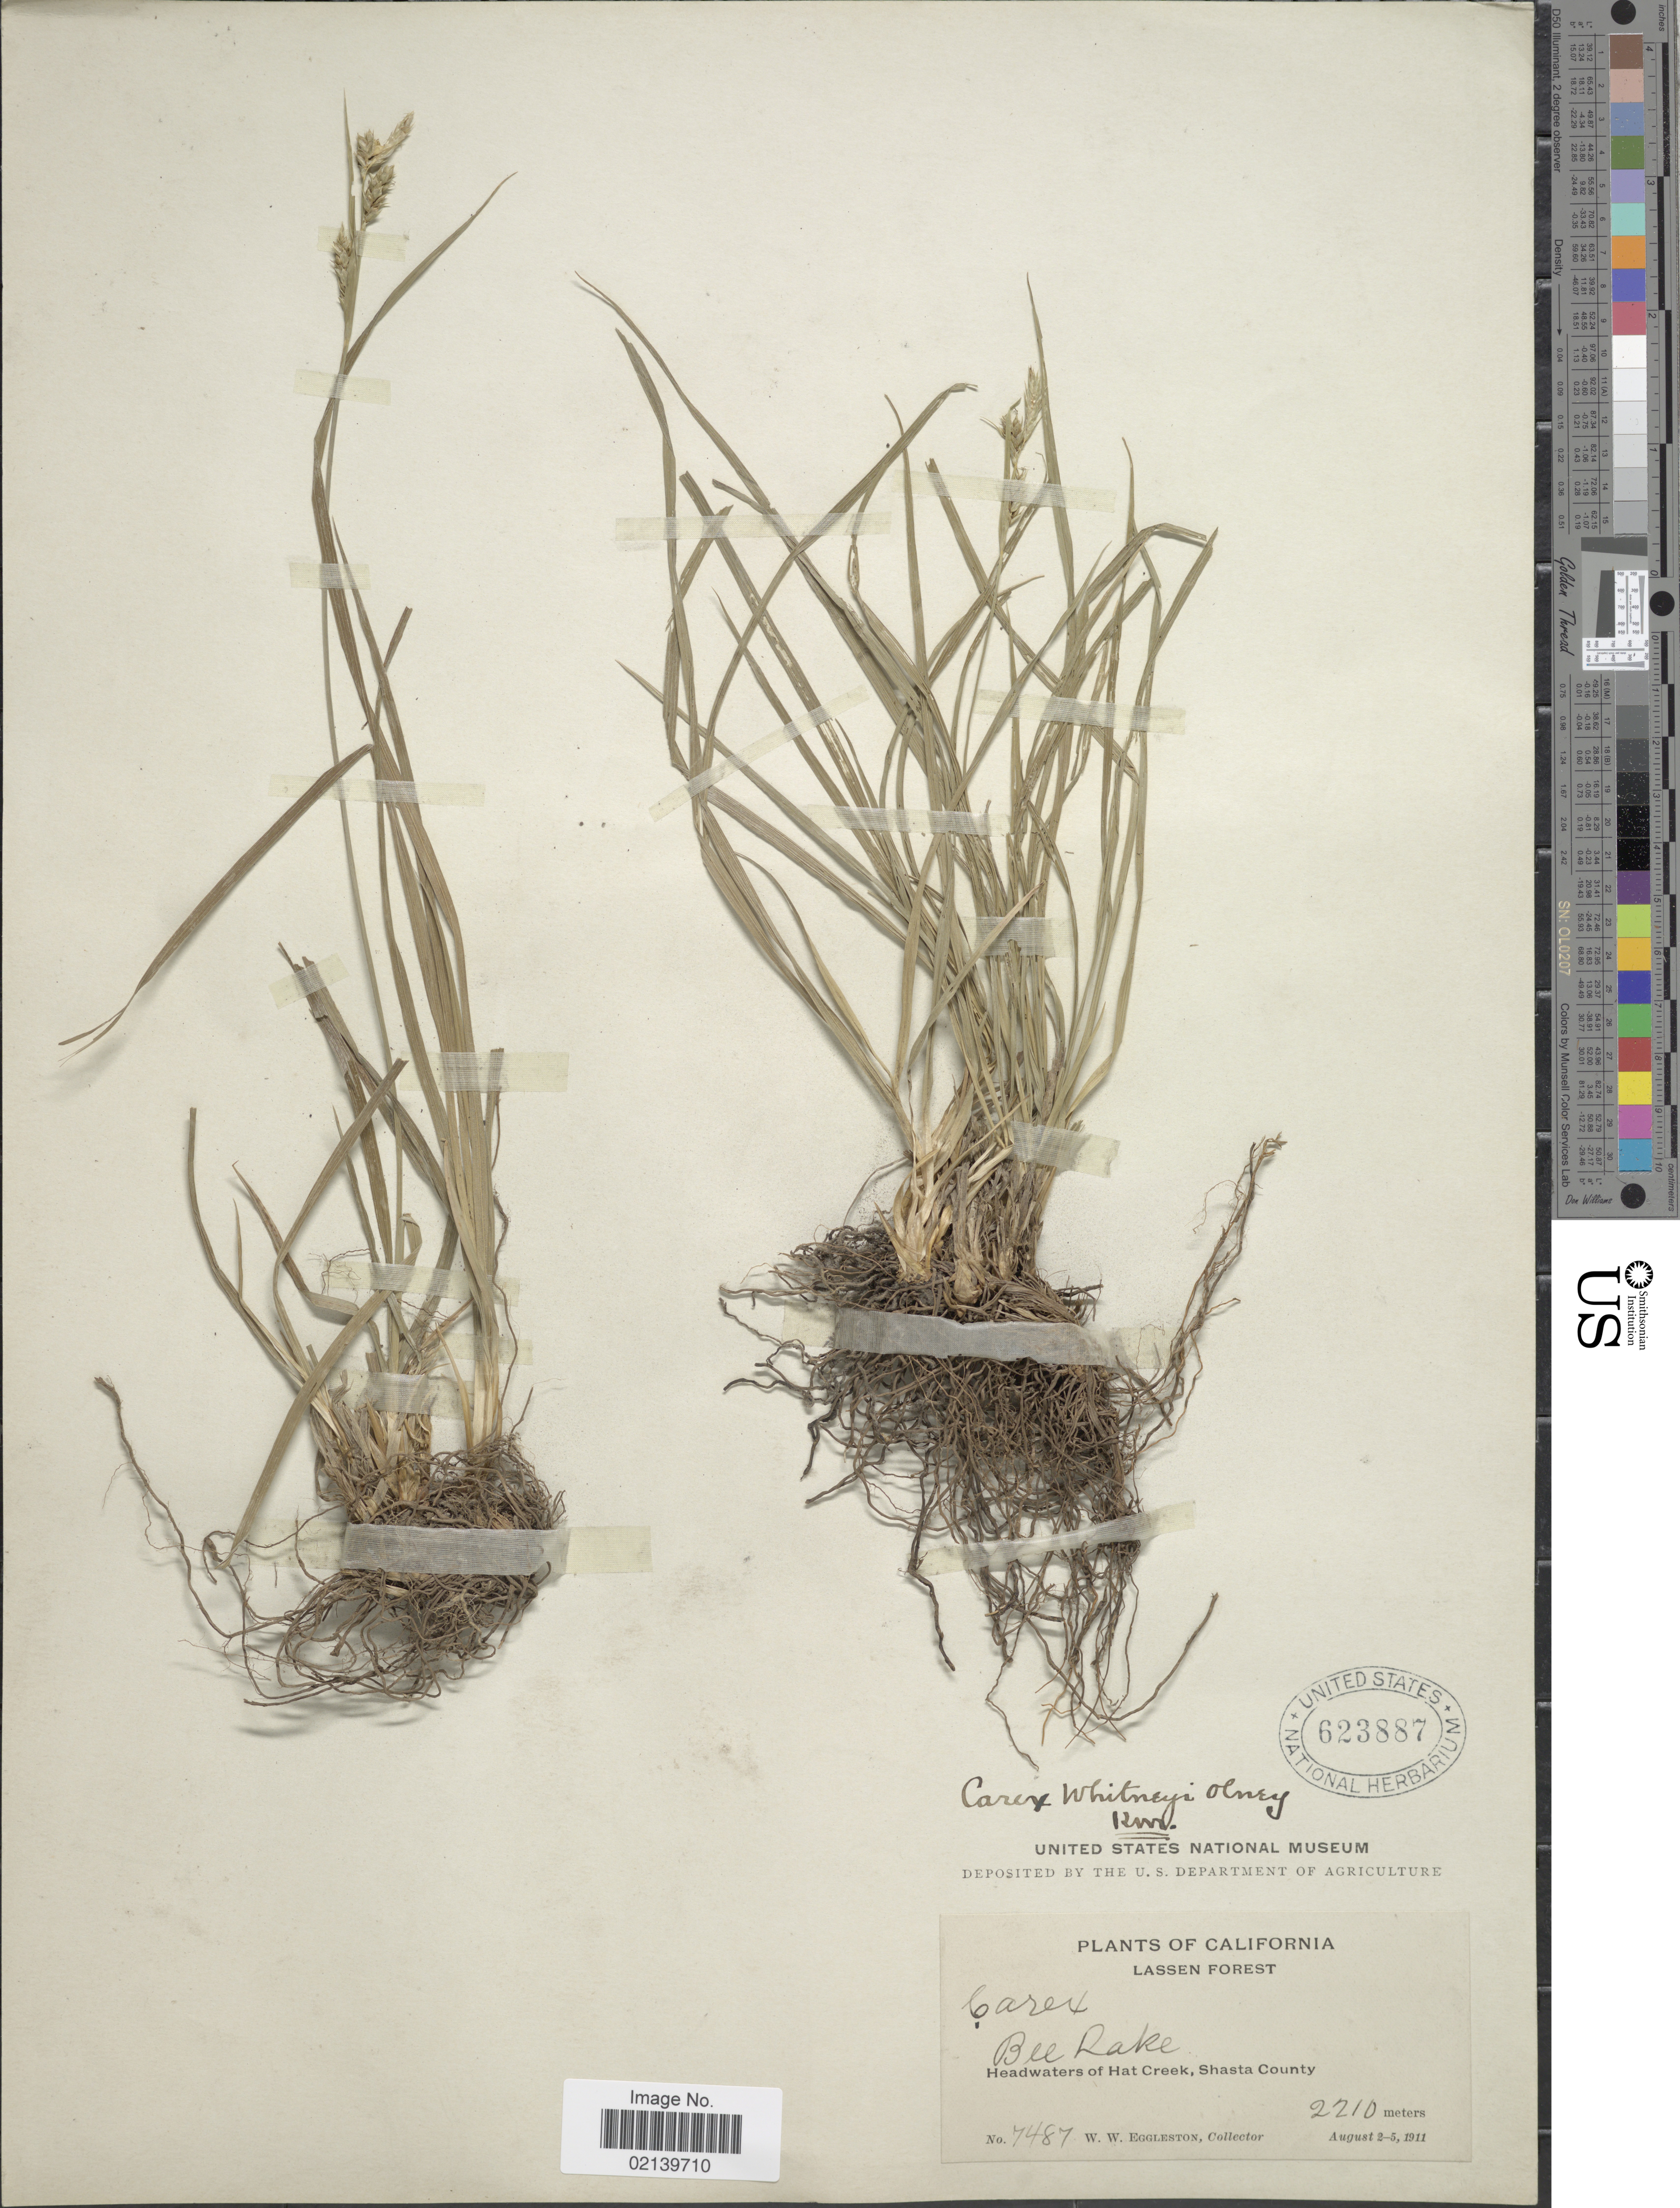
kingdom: Plantae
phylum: Tracheophyta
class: Liliopsida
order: Poales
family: Cyperaceae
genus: Carex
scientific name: Carex whitneyi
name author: Olney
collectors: W. W. Eggleston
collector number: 7487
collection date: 1911-08-02/1911-08-05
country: United States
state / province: California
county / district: Shasta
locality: Lassen Forest, Bee Lake, Headwaters of Hat Creek, Shasta County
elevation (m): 2210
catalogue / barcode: US 623887